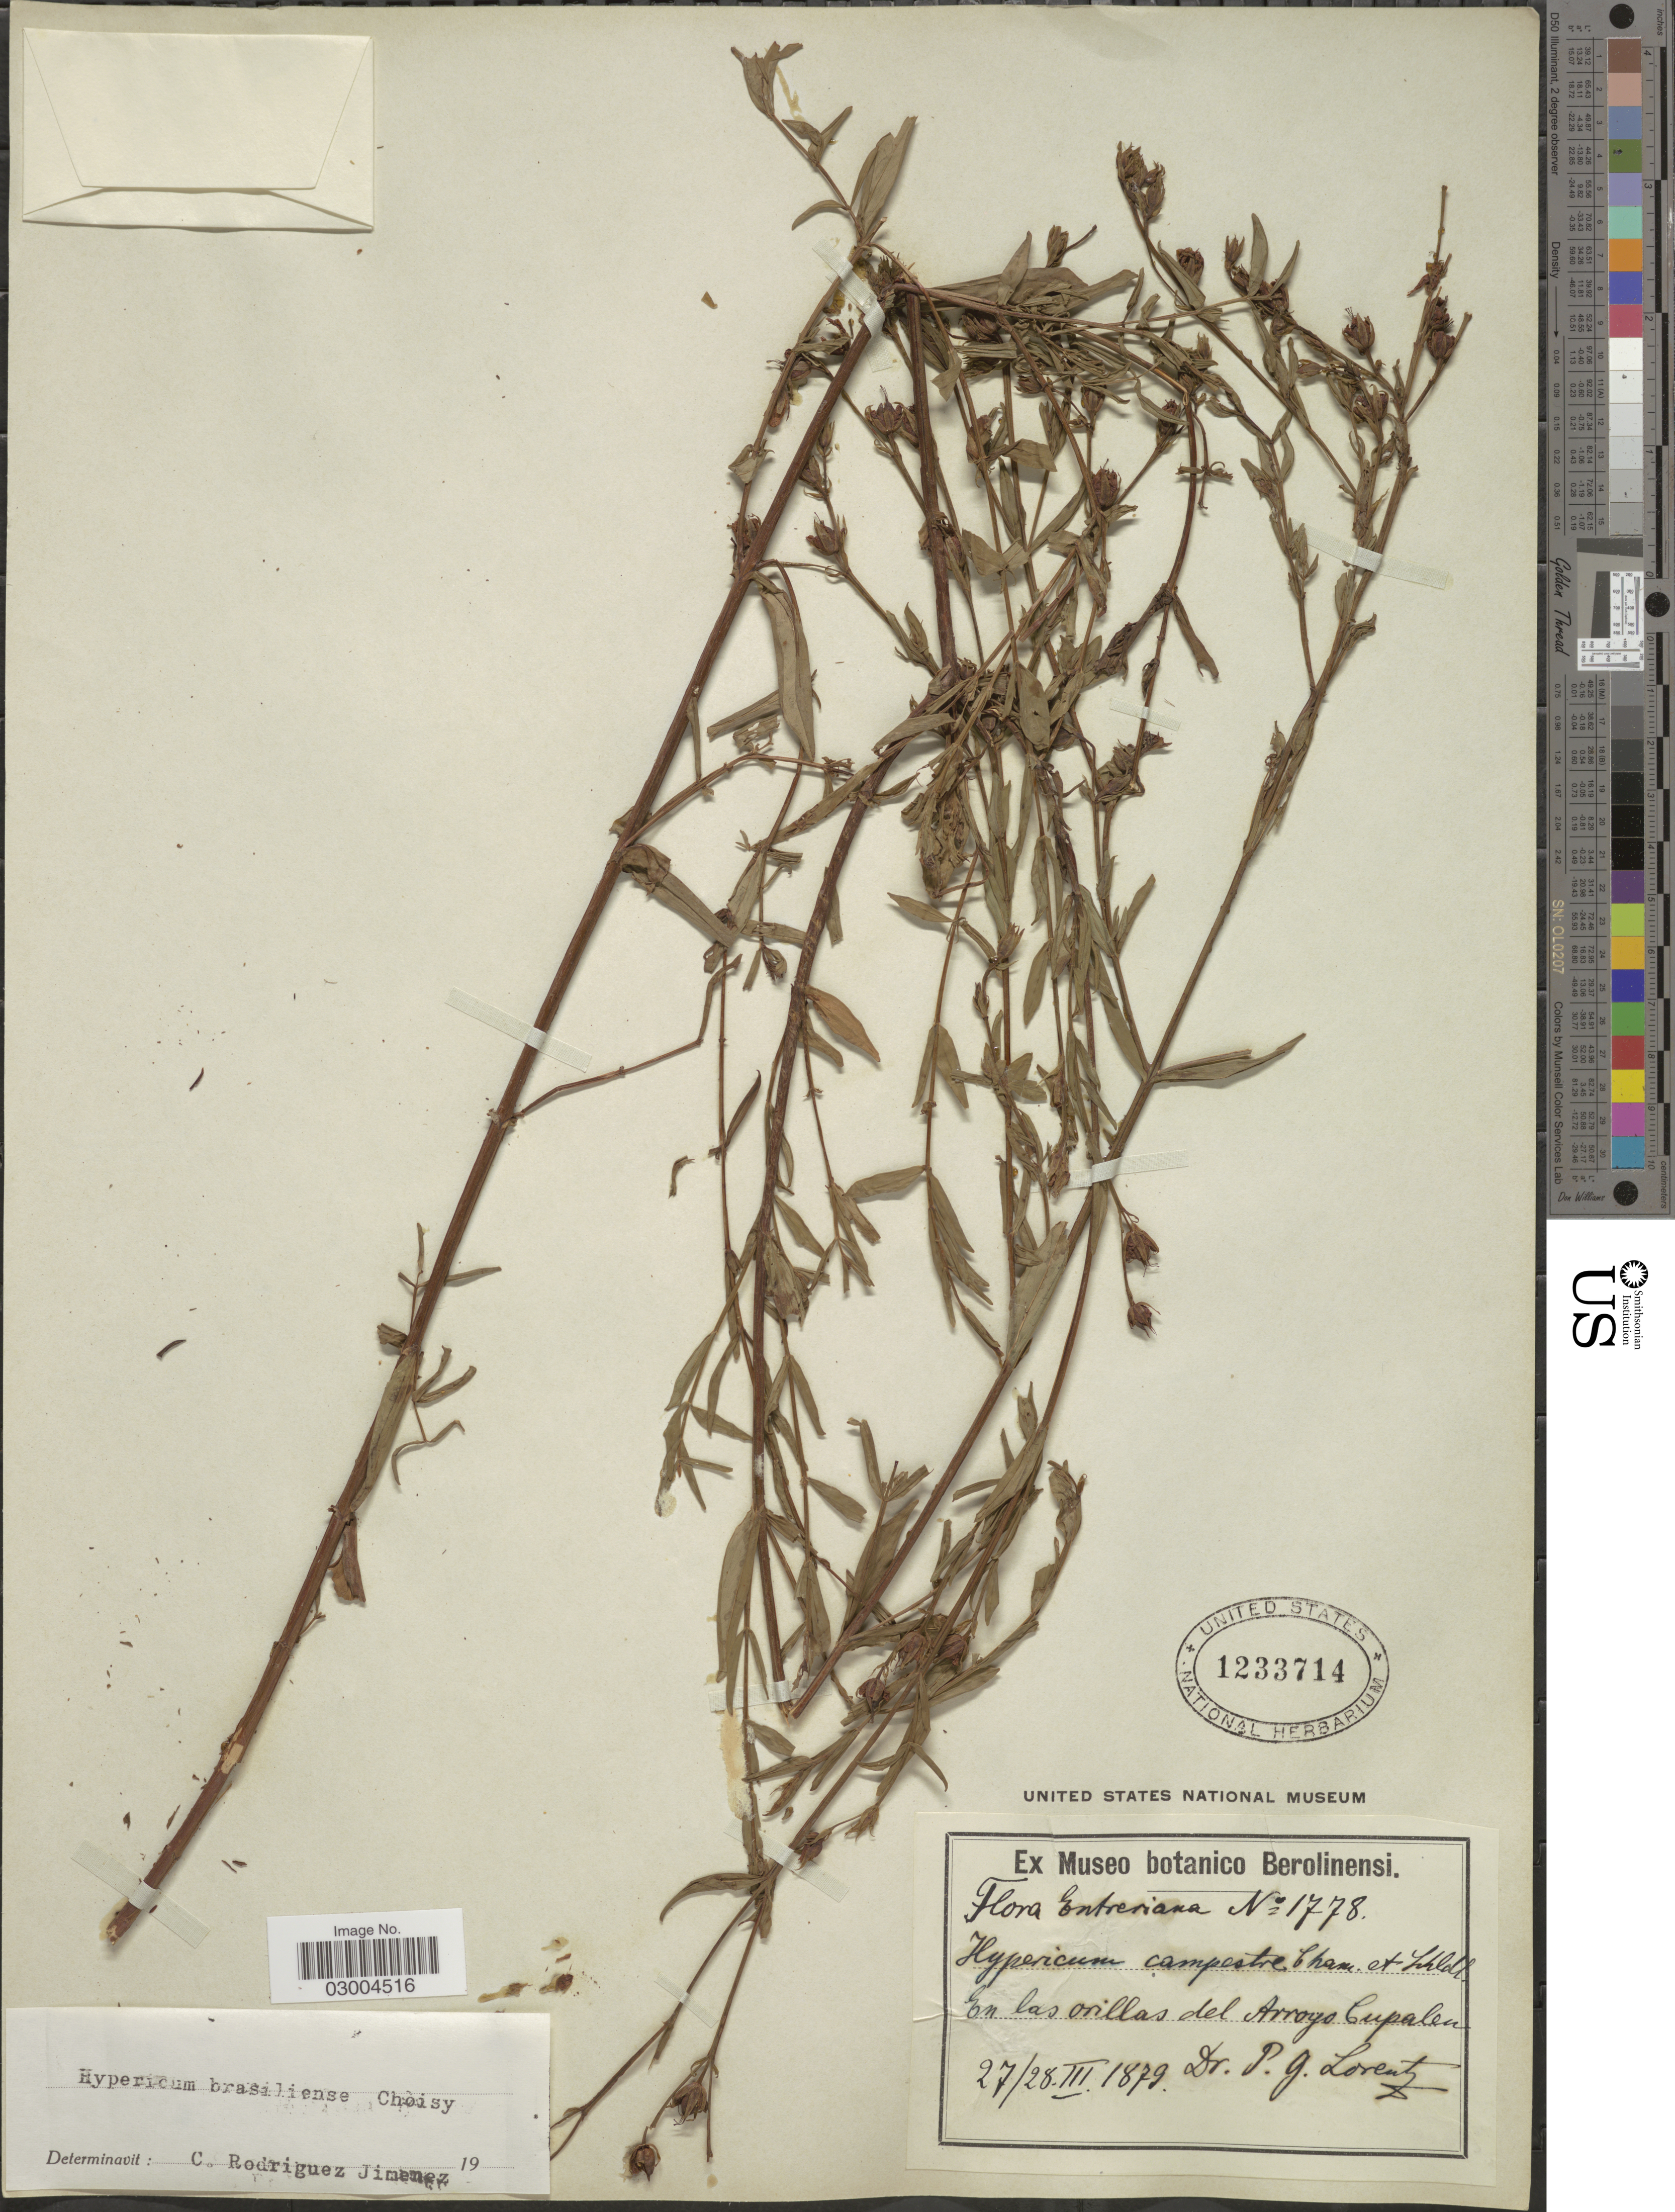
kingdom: Plantae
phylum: Tracheophyta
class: Magnoliopsida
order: Malpighiales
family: Hypericaceae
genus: Hypericum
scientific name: Hypericum brasiliense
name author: Choisy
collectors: P. G. Lorentz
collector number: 1778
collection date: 1879-03-27/1879-03-28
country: Uruguay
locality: Entreriana. En las orillas del Arroyo Cupalen.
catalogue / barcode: US 1233714